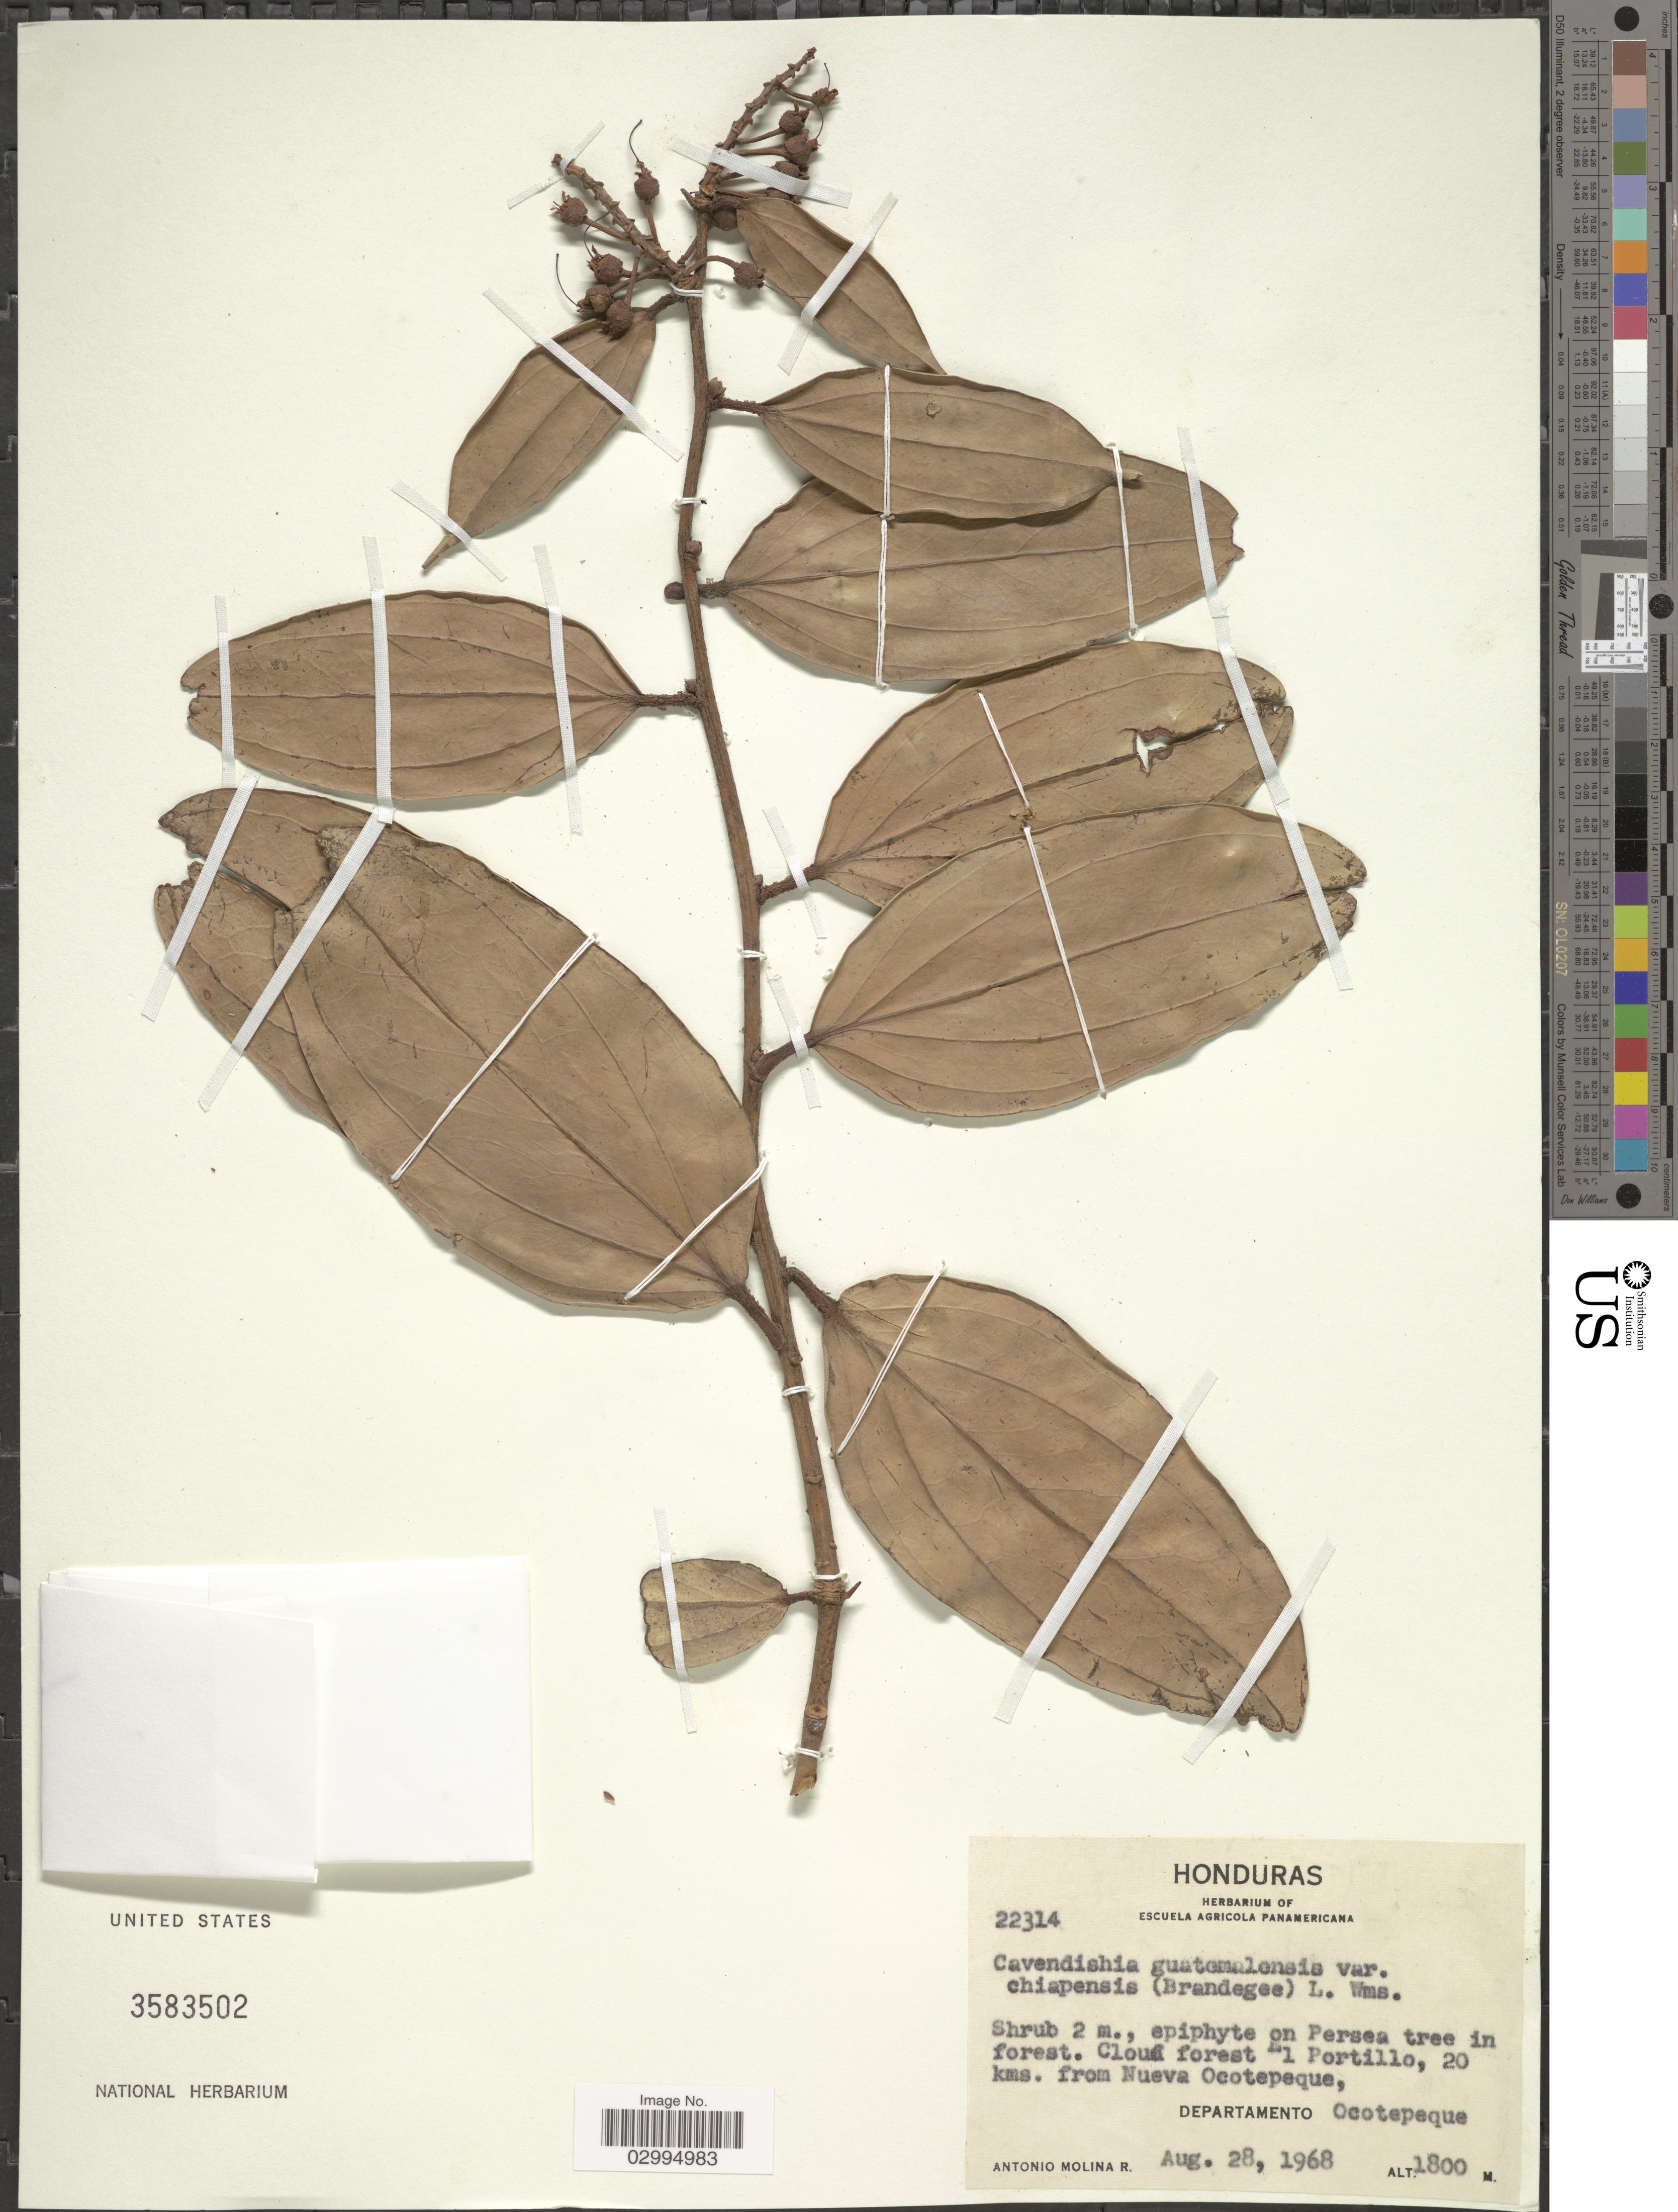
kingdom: Plantae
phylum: Tracheophyta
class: Magnoliopsida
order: Ericales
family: Ericaceae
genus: Cavendishia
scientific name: Cavendishia bracteata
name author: (Ruiz & Pav. ex J. St.-Hil.) Hoerold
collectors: A. Molina R.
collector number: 22314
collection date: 1968-08-28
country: Honduras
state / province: Ocotepeque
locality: Cloud forest El Portillo, 20 kms. from Nueva Ocotepeque, Departamento Ocotepeque.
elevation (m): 1800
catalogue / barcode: US 3583502